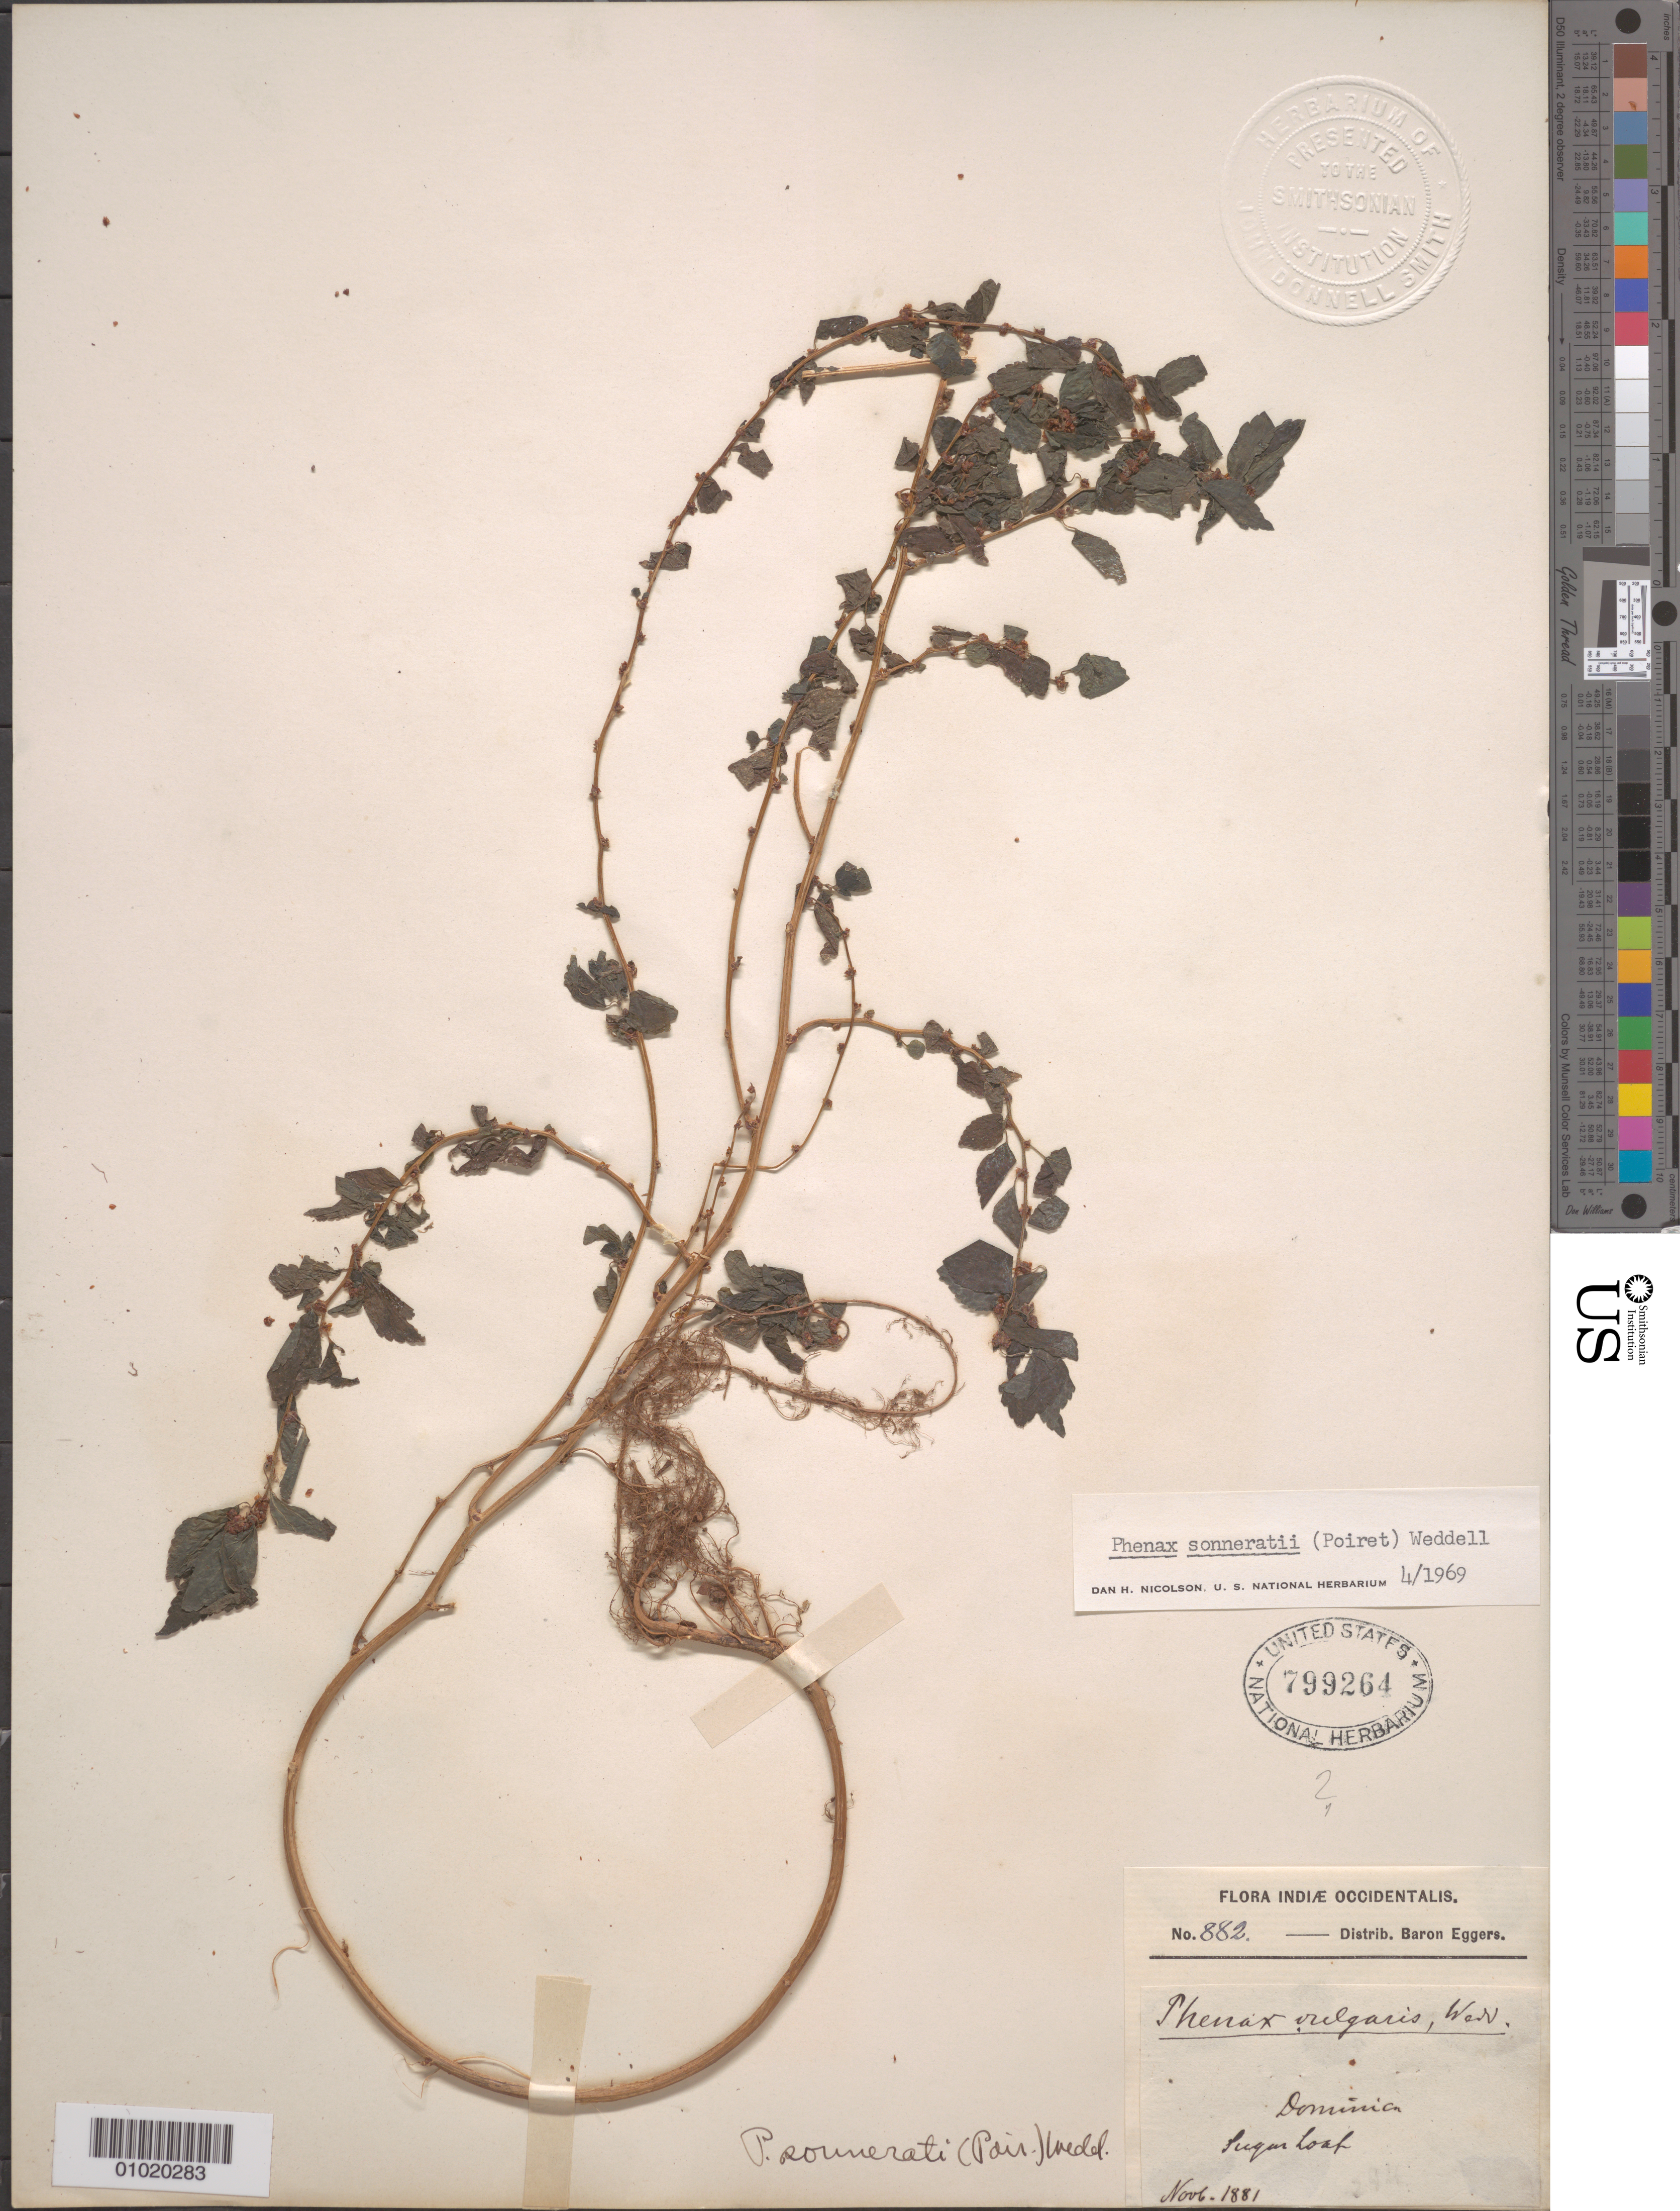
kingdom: Plantae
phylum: Tracheophyta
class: Magnoliopsida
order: Rosales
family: Urticaceae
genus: Phenax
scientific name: Phenax sonneratii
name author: (Poir.) Wedd.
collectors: H. F. A. von Eggers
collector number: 882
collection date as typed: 01 Nov 1881 to 01 Nov 1881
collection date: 1881-11-01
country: Dominica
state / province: St. Peter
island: Dominica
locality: Dominica. Sugar Loaf.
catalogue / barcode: US 799264